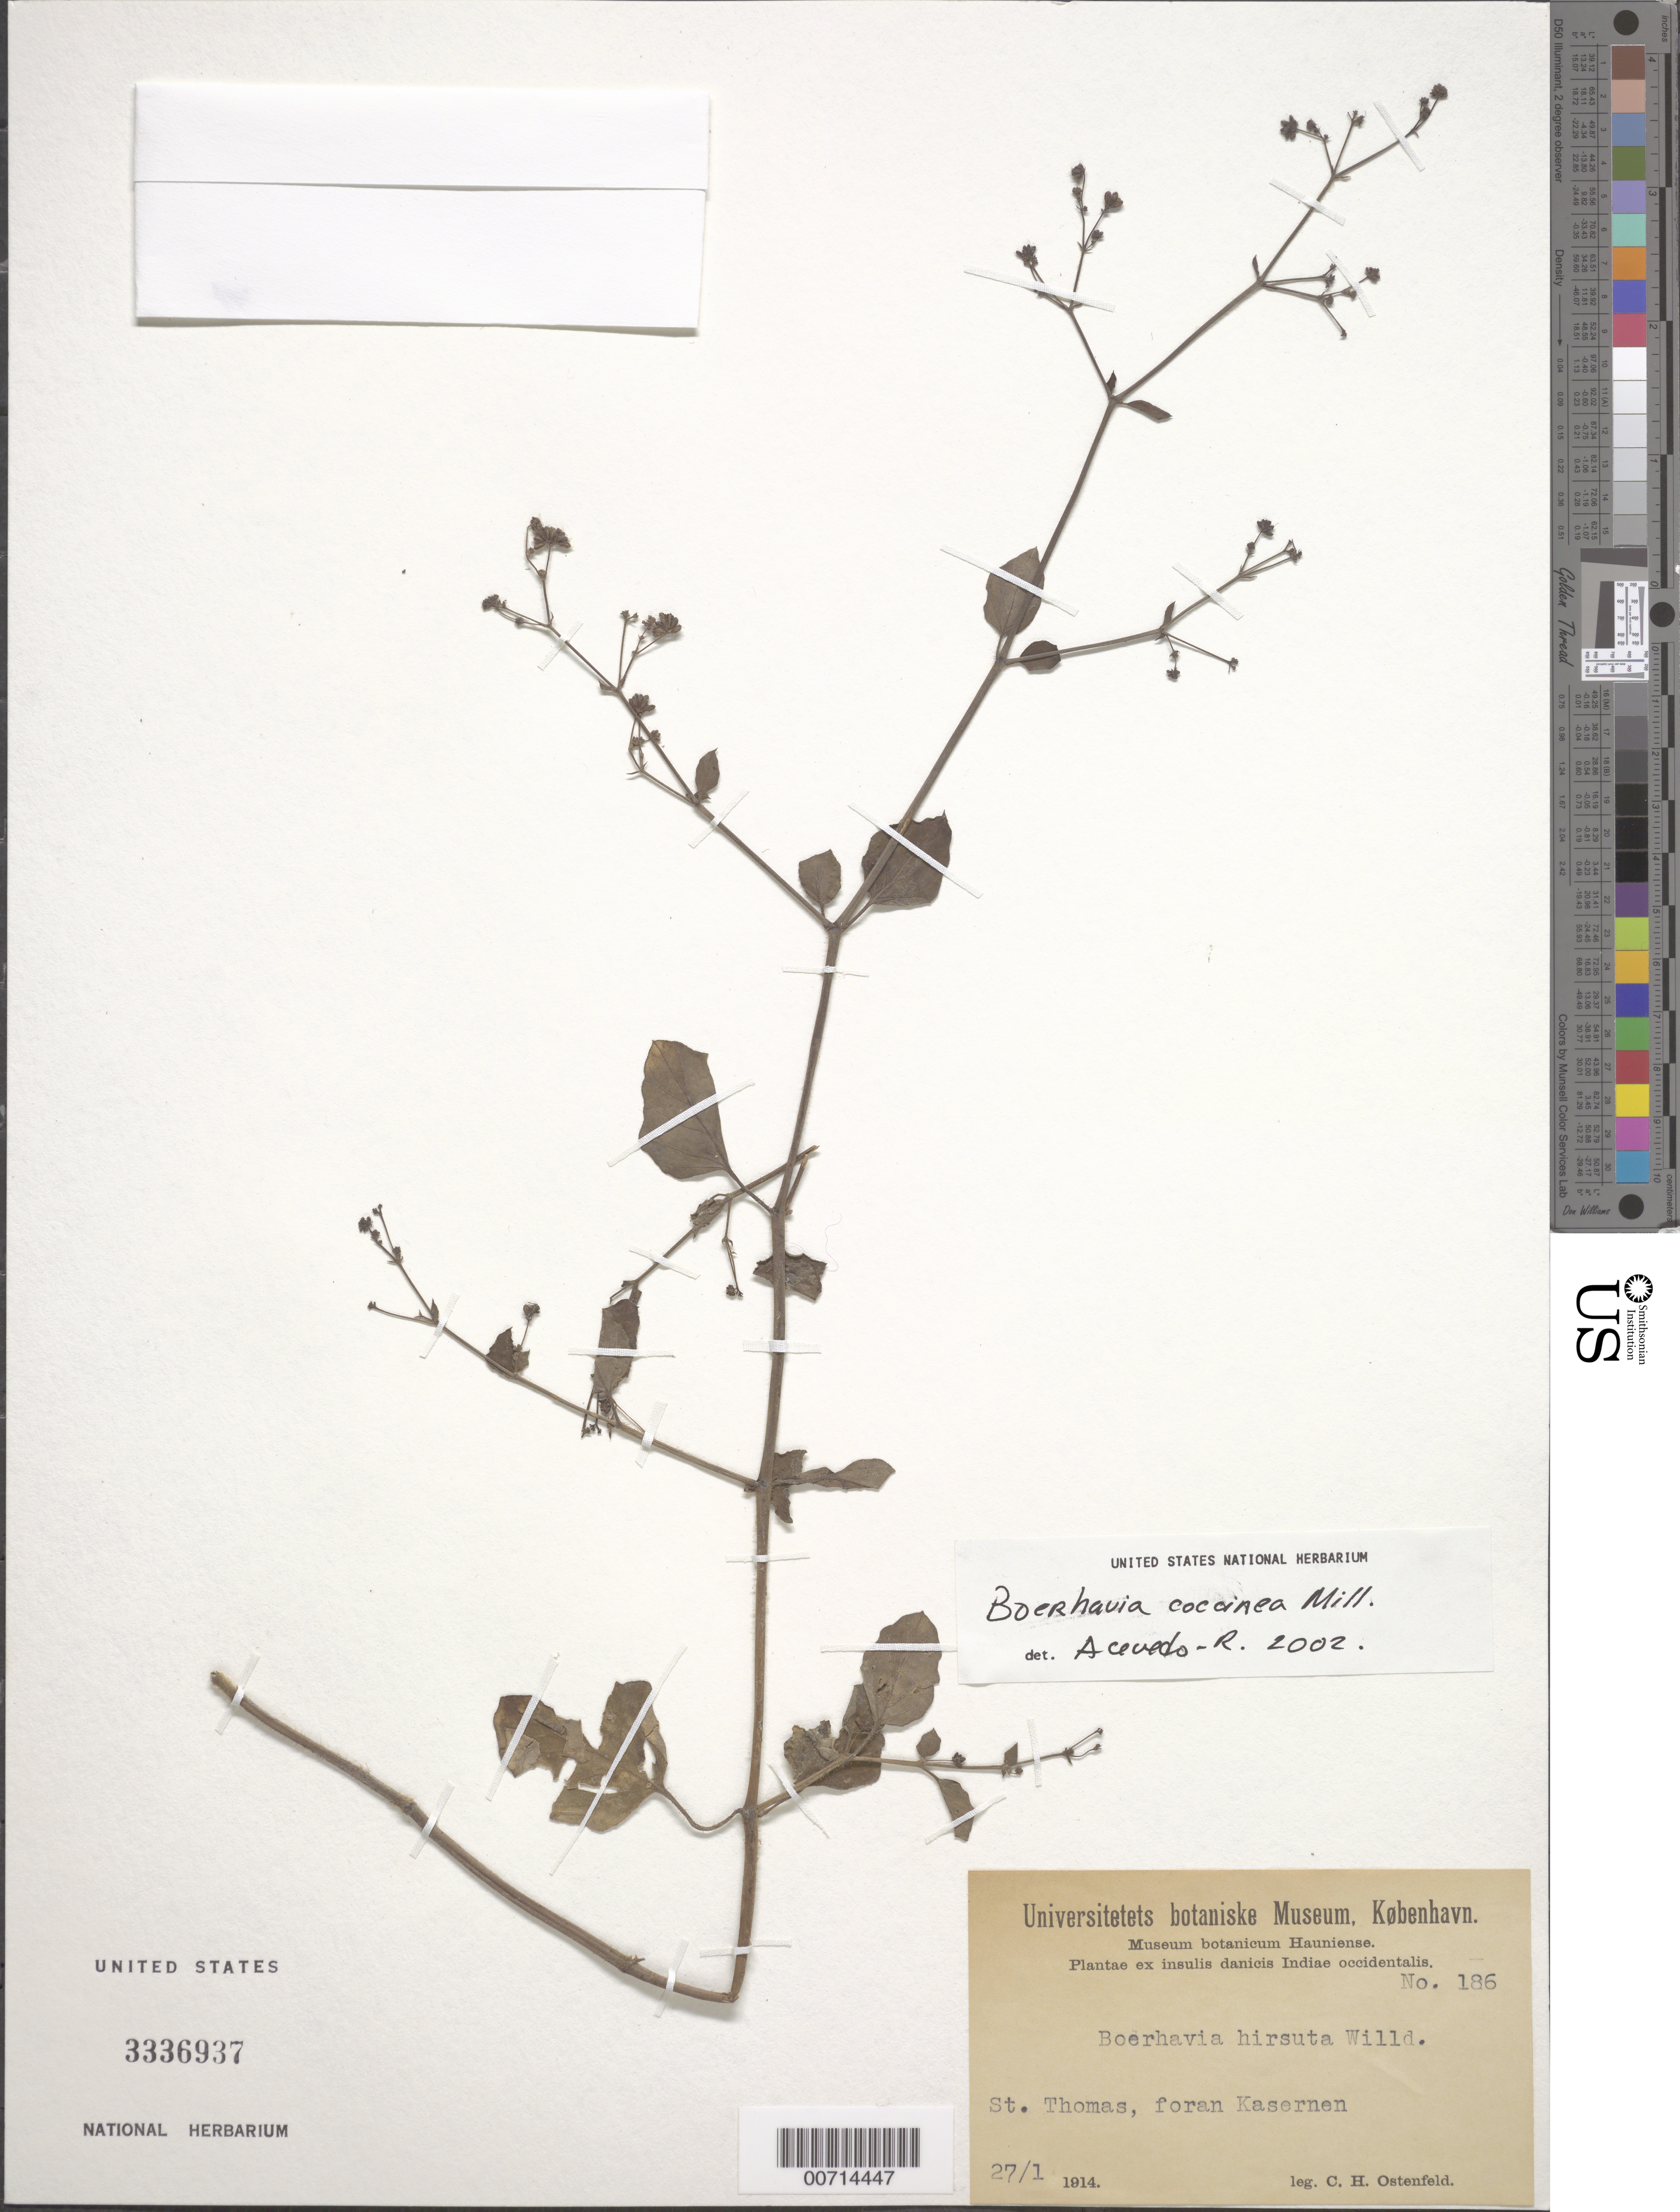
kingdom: Plantae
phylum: Tracheophyta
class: Magnoliopsida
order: Caryophyllales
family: Nyctaginaceae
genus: Boerhavia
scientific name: Boerhavia coccinea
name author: Mill.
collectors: C. Ostenfeld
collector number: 186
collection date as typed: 27 Jan 1914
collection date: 1914-01-27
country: U.S. Virgin Islands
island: St. Thomas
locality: foran Kasernen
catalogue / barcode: US 3336937